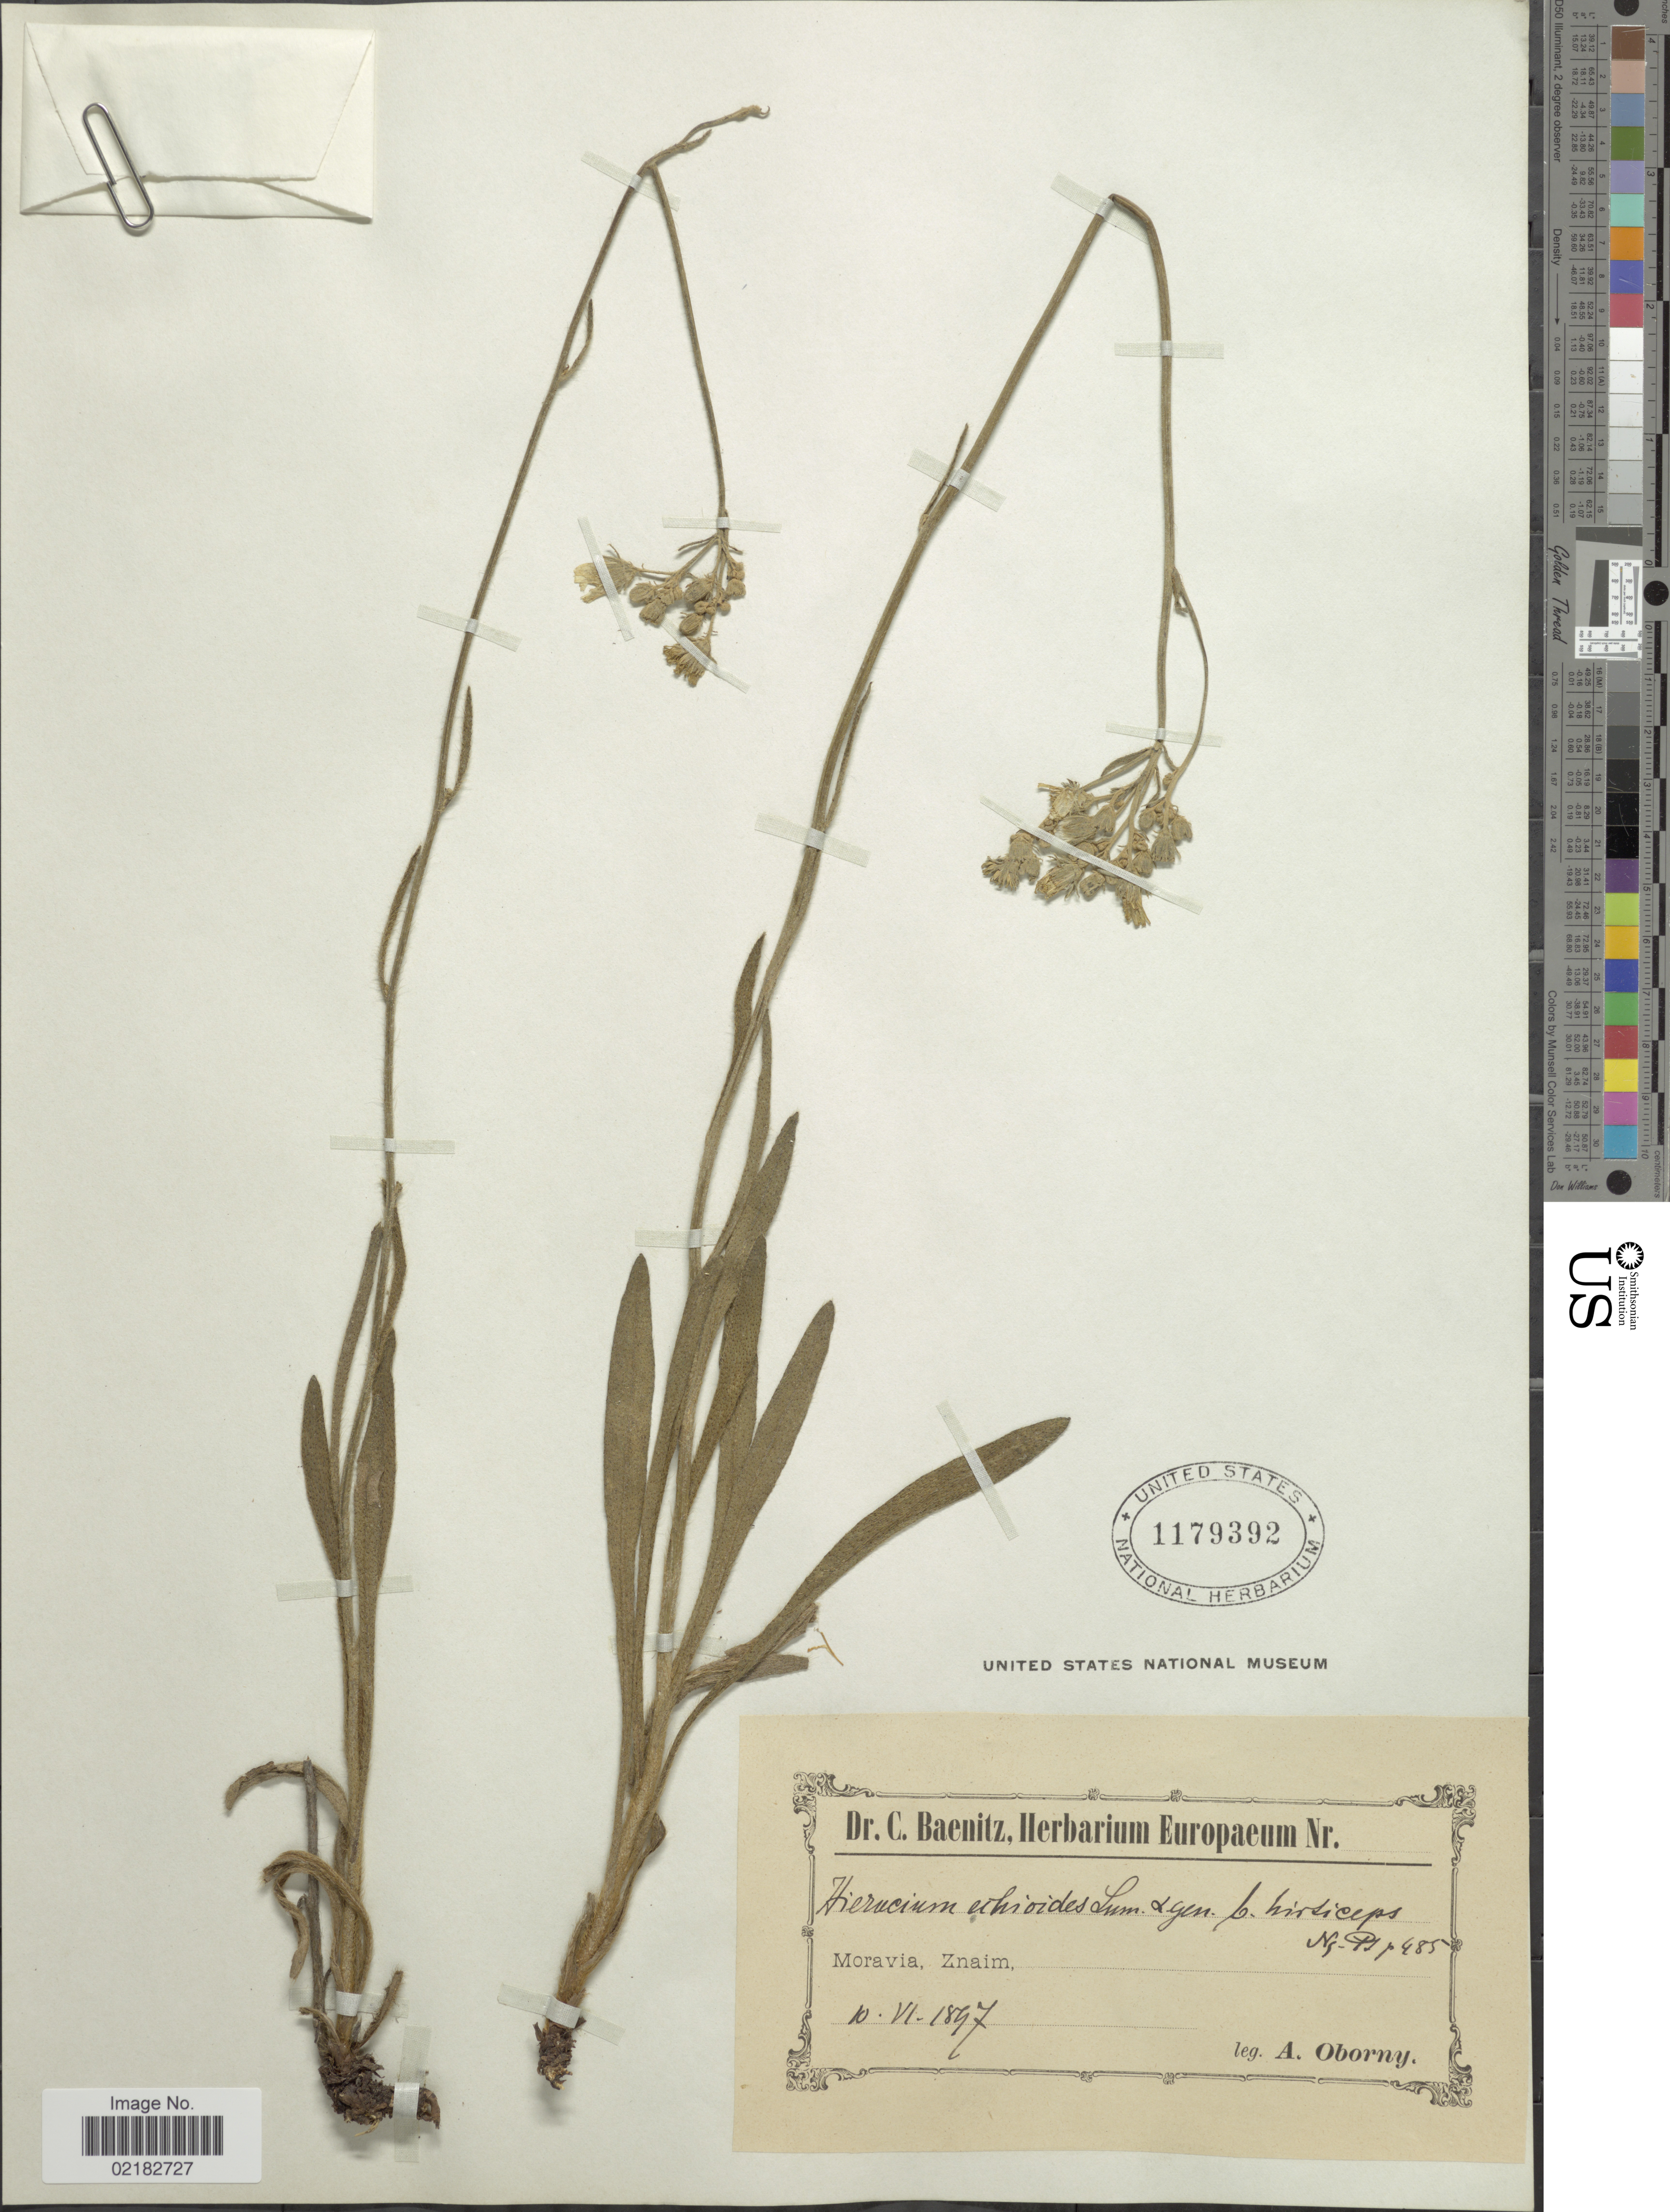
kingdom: Plantae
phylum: Tracheophyta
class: Magnoliopsida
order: Asterales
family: Asteraceae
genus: Pilosella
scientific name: Pilosella echioides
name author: F.W. Schultz & Sch. Bip.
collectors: A. Oborny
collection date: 1897-06-10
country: Czechia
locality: Moravia, Znaim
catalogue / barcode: US 1179392